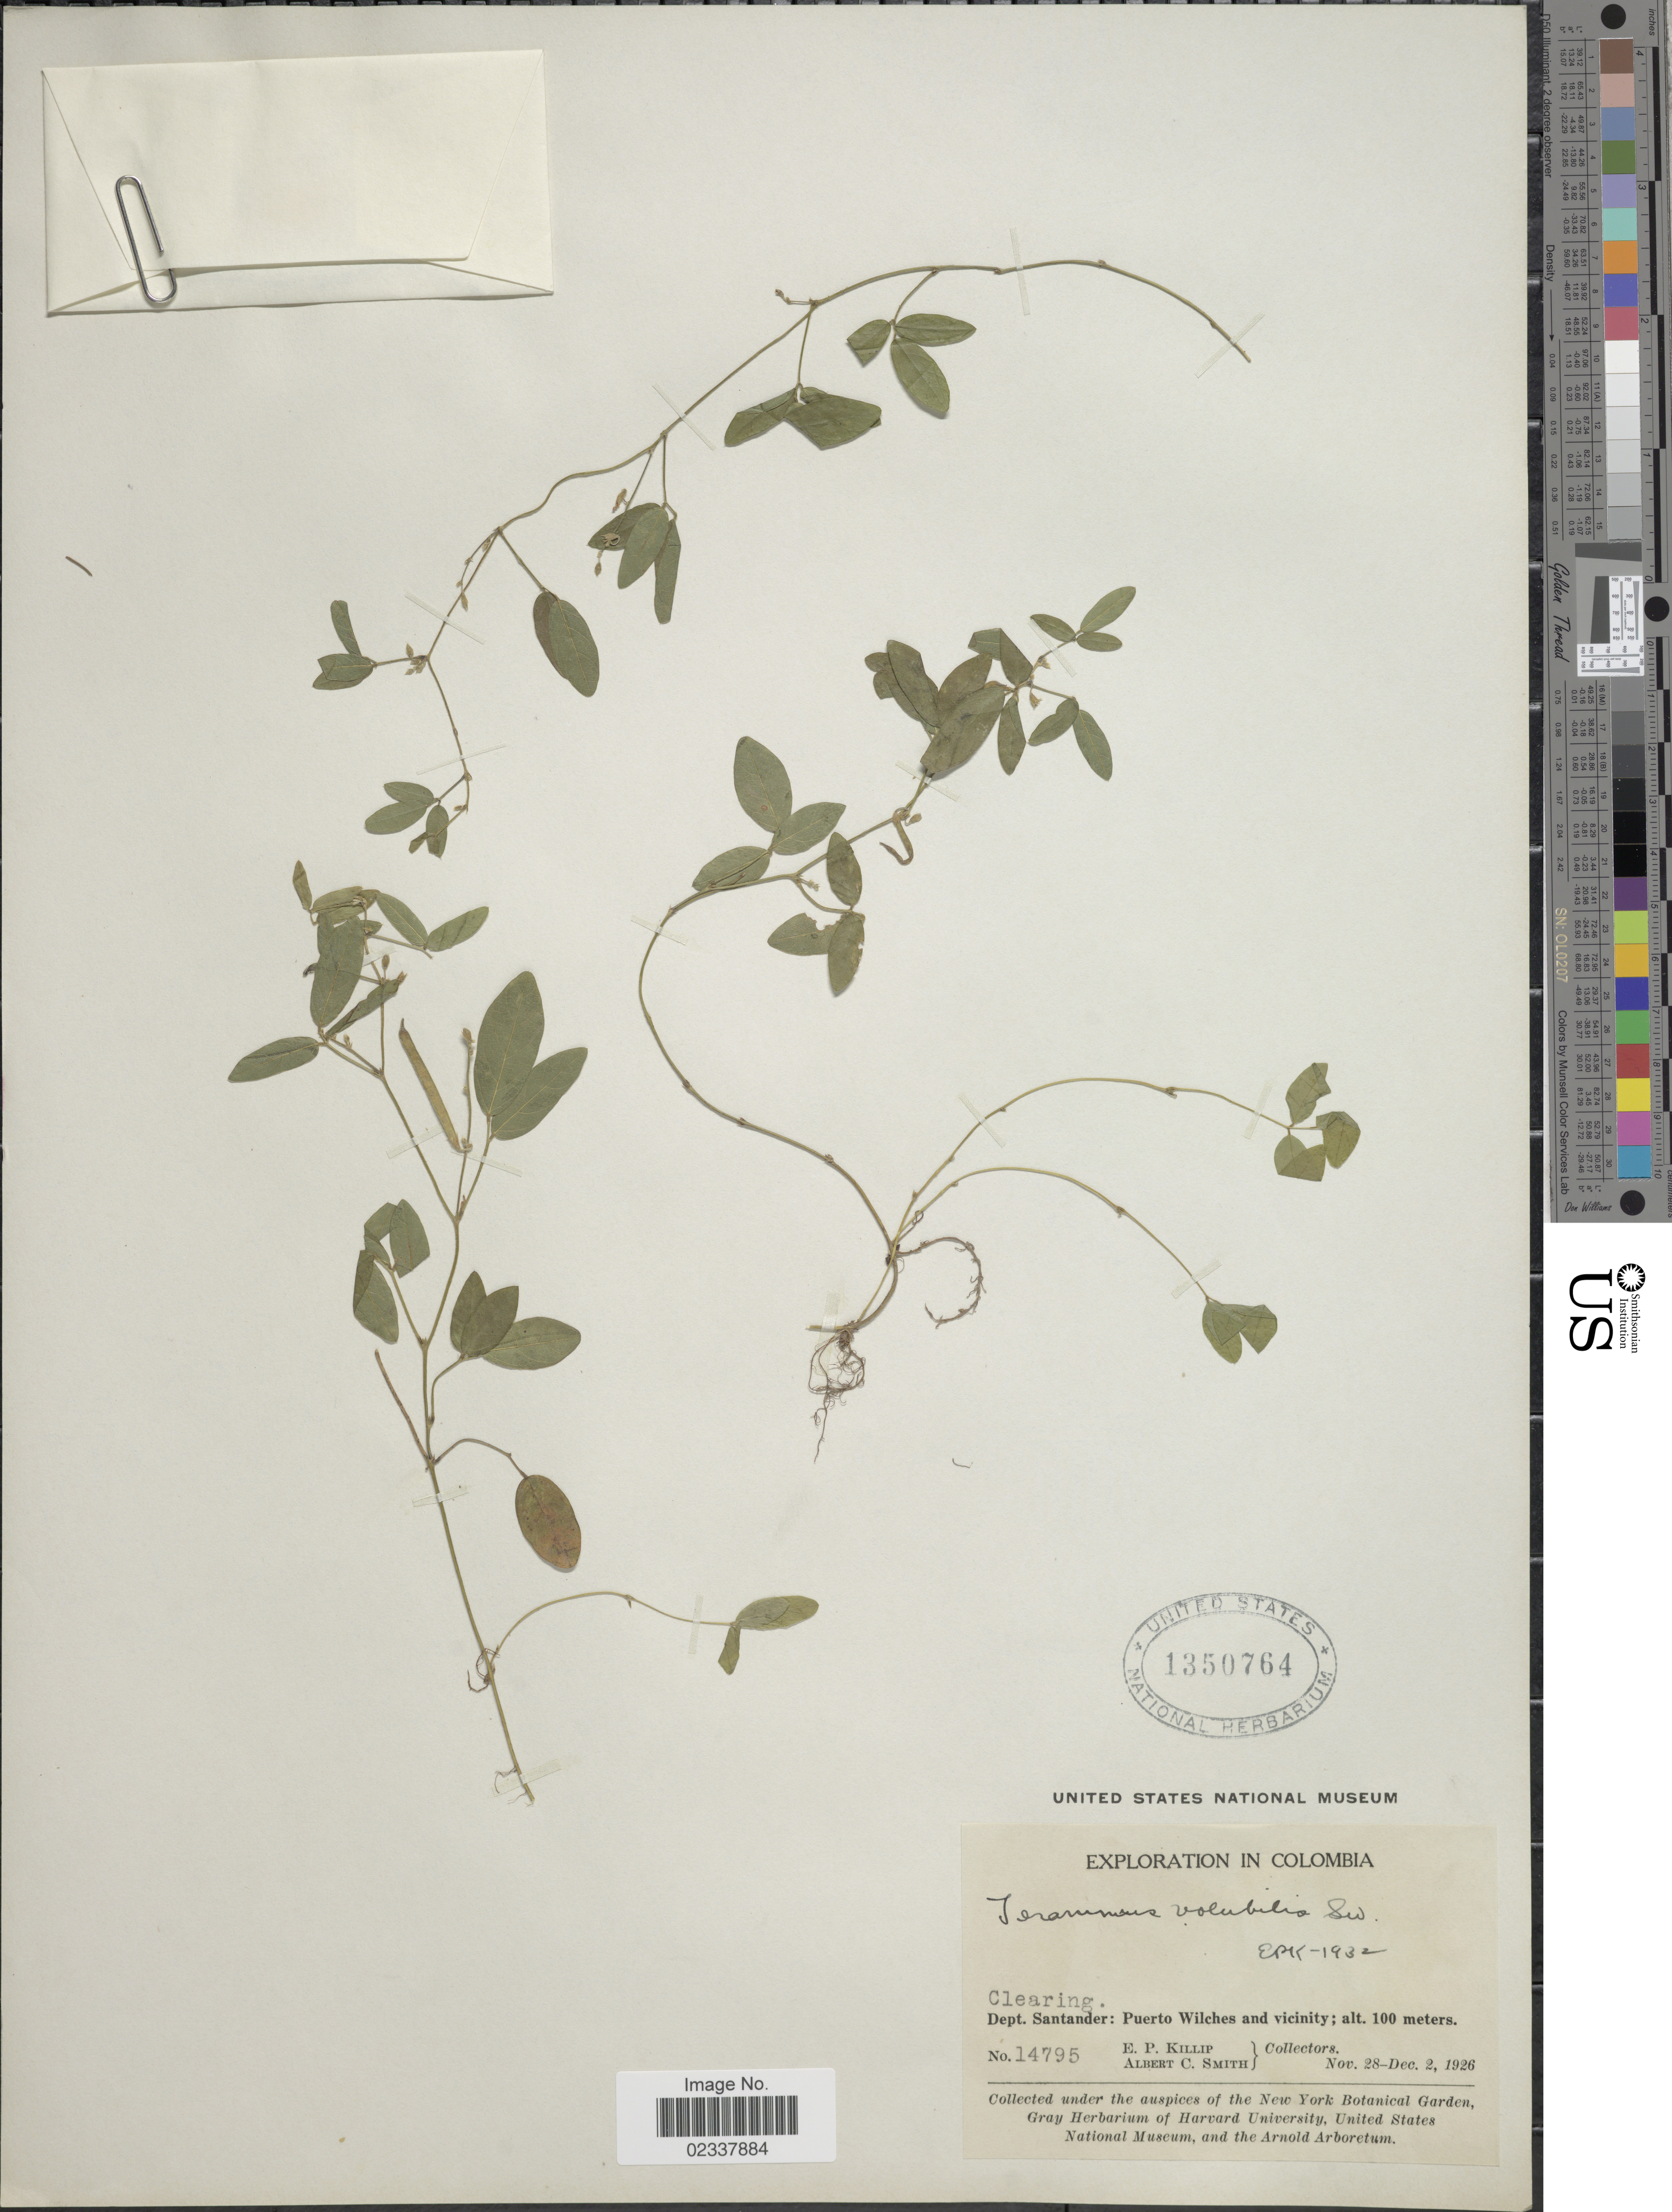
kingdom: Plantae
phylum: Tracheophyta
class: Magnoliopsida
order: Fabales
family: Fabaceae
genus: Teramnus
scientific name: Teramnus volubilis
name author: Sw.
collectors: E. P. Killip & A. C. Smith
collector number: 14795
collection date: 1926-11-28/1926-12-02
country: Colombia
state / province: Santander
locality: Puerto Wilches and vicinity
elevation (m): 100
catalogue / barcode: US 1350764